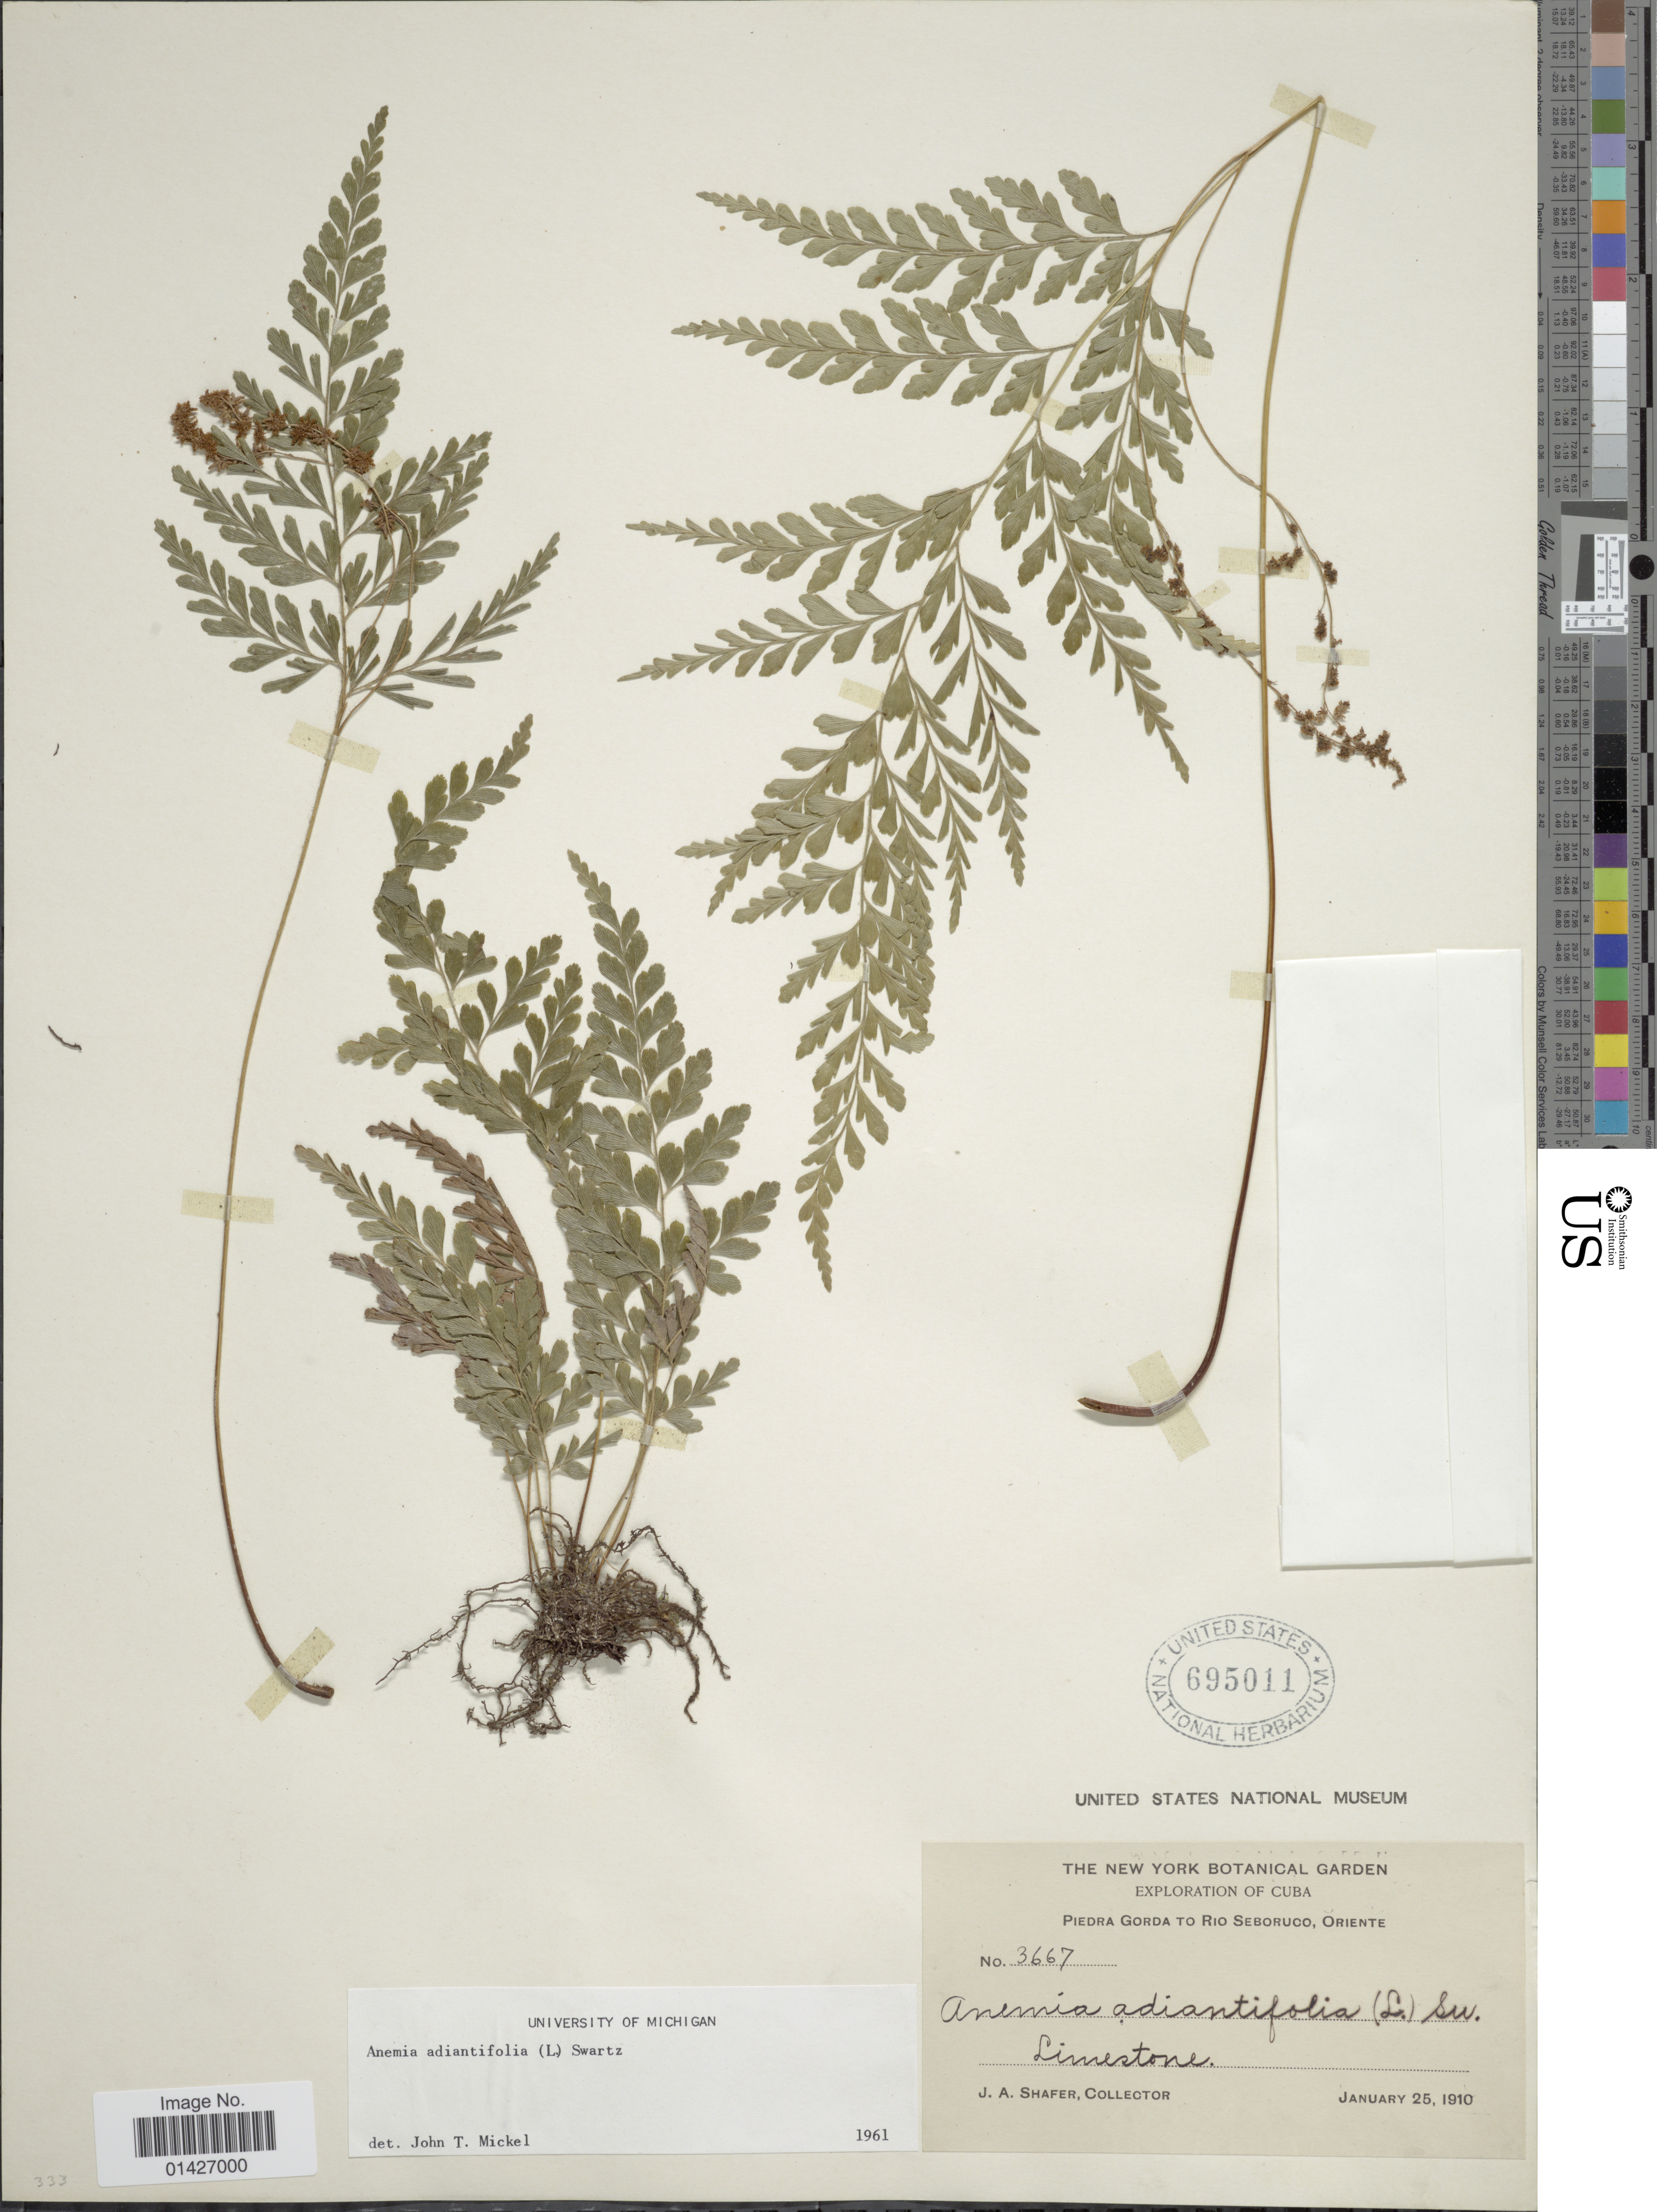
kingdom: Plantae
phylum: Tracheophyta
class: Polypodiopsida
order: Schizaeales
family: Anemiaceae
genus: Anemia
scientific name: Anemia adiantifolia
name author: (L.) Sw.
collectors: J. A. Shafer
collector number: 3667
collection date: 1910-01-25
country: Cuba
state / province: Oriente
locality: Piedra Gorda to Rio Seboruco, Oriente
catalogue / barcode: US 695011